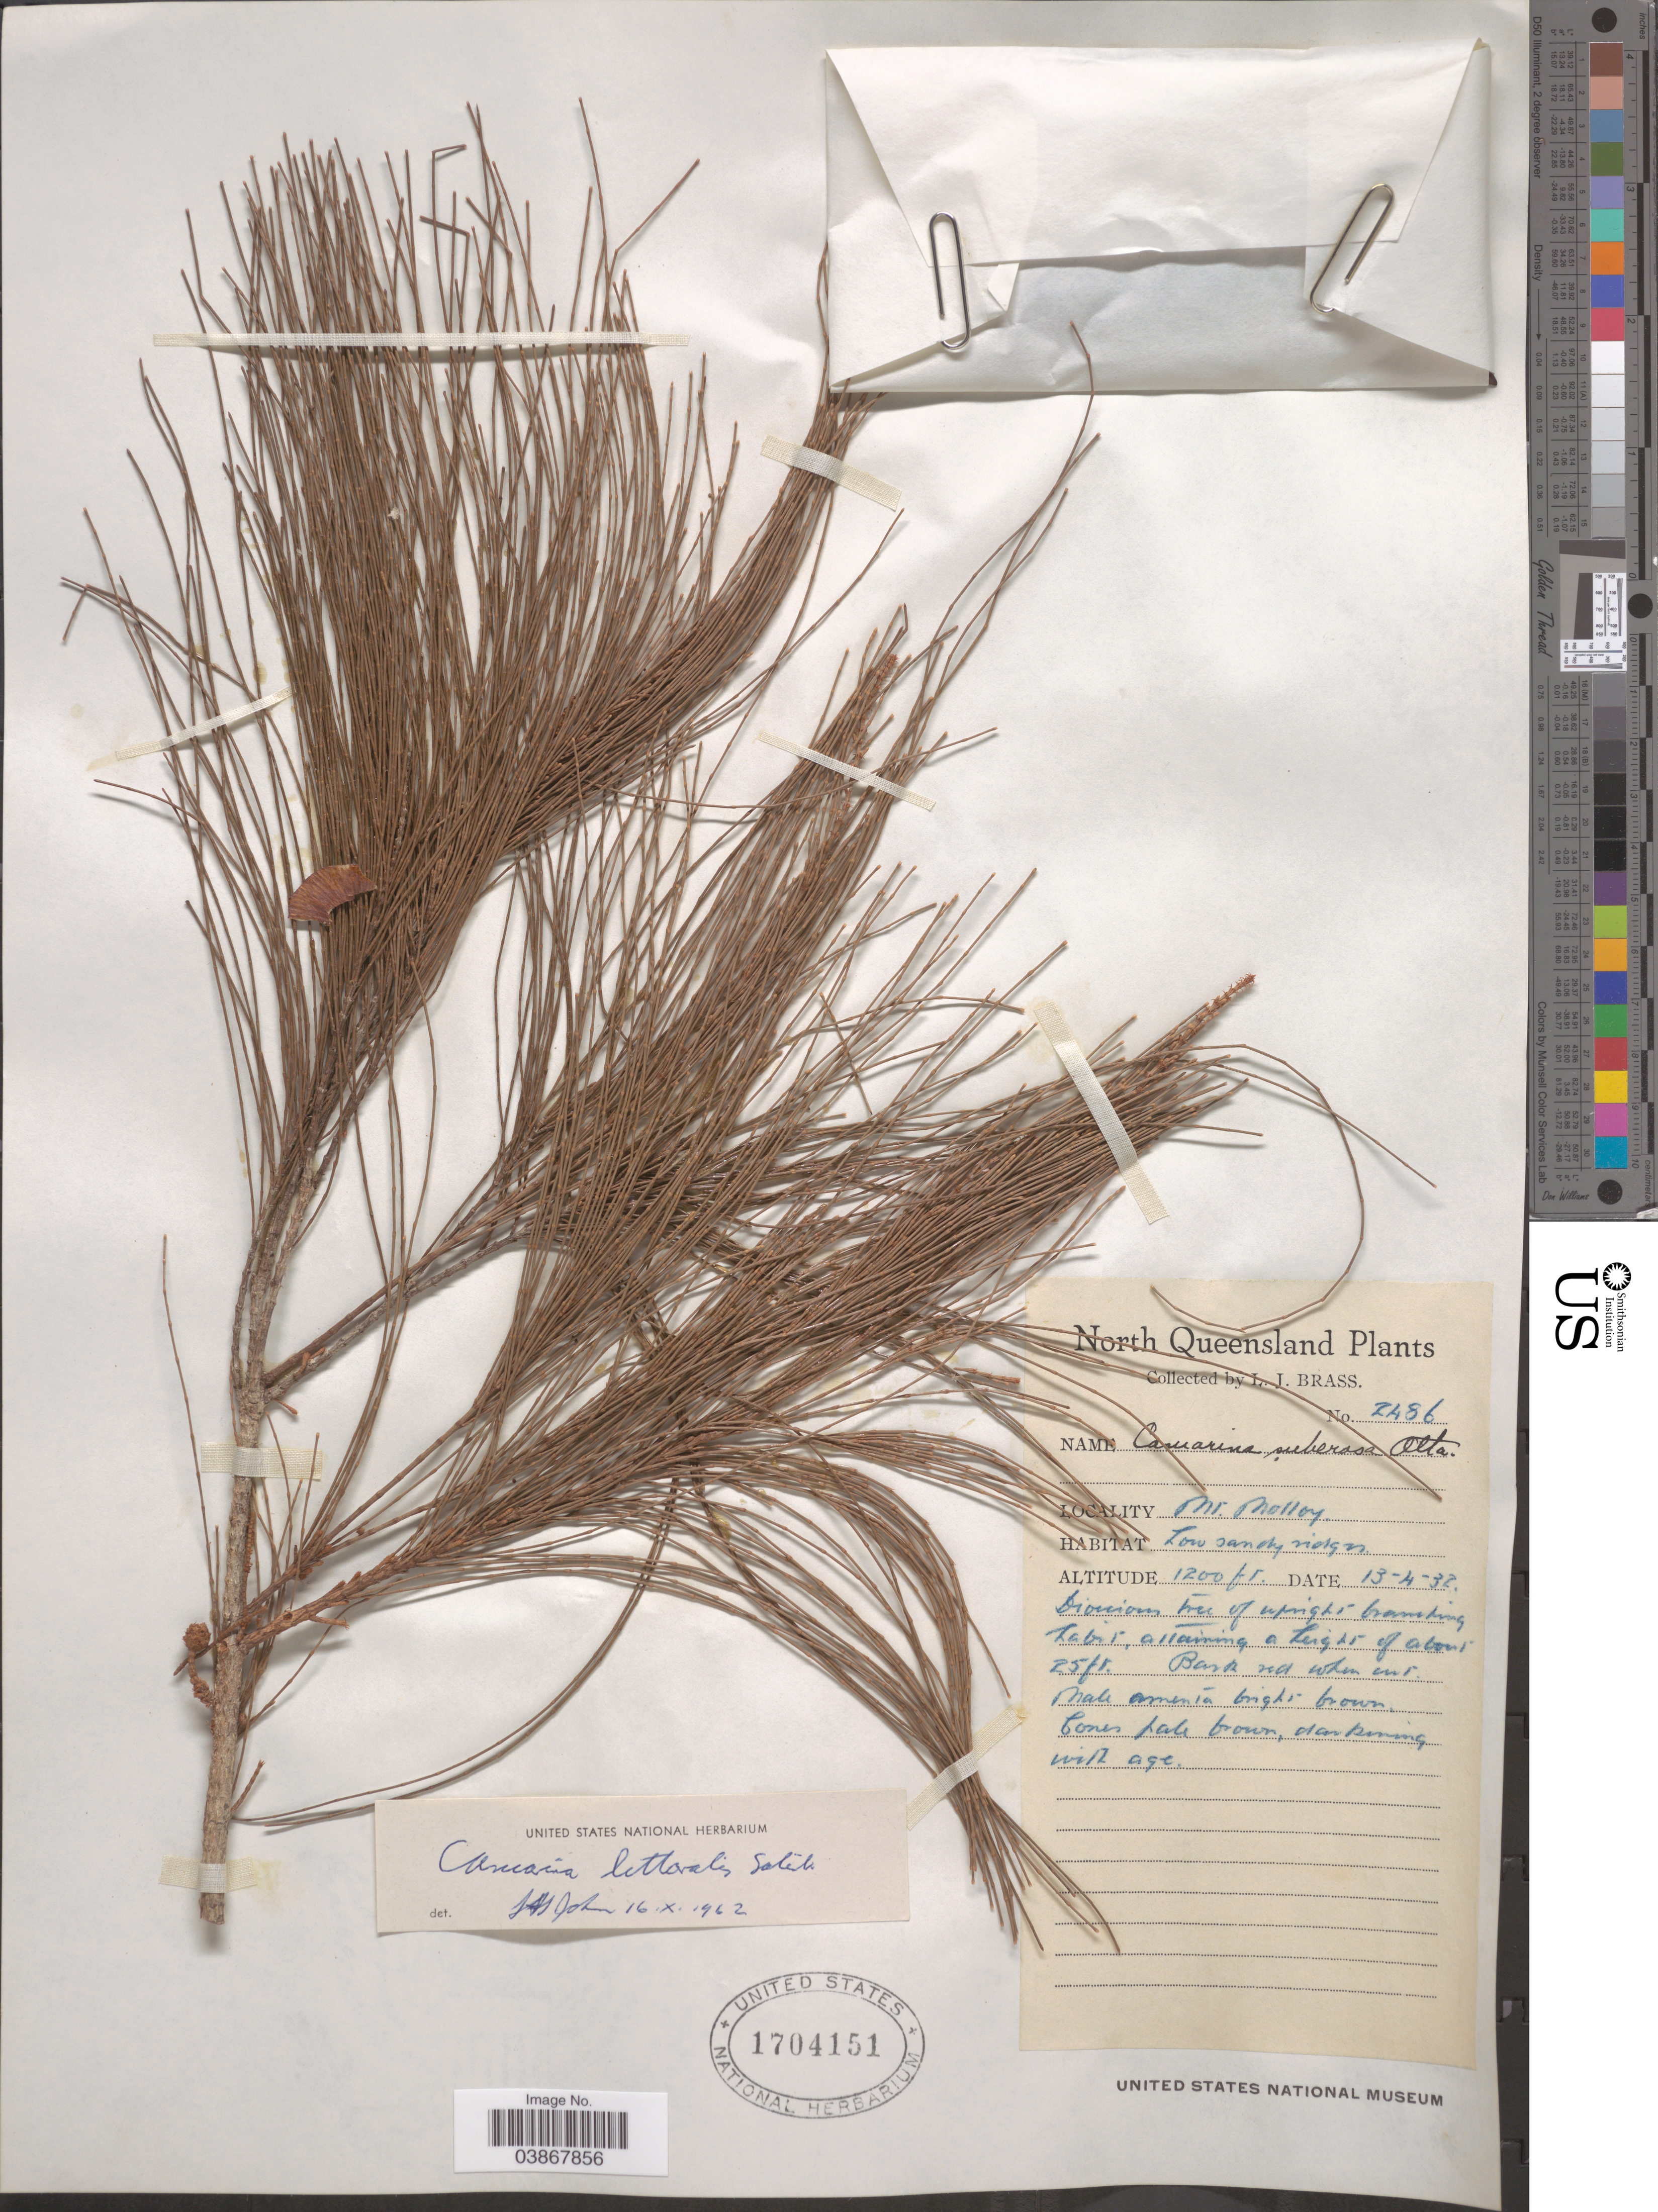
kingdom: Plantae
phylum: Tracheophyta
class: Magnoliopsida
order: Fagales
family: Casuarinaceae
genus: Casuarina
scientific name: Casuarina littoralis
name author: Salisb.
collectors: L. J. Brass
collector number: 2486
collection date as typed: Transcribed d/m/y: 13/4/32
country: Australia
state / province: Queensland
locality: North Queensland. Mt. Molloy.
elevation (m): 366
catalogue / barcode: US 1704151